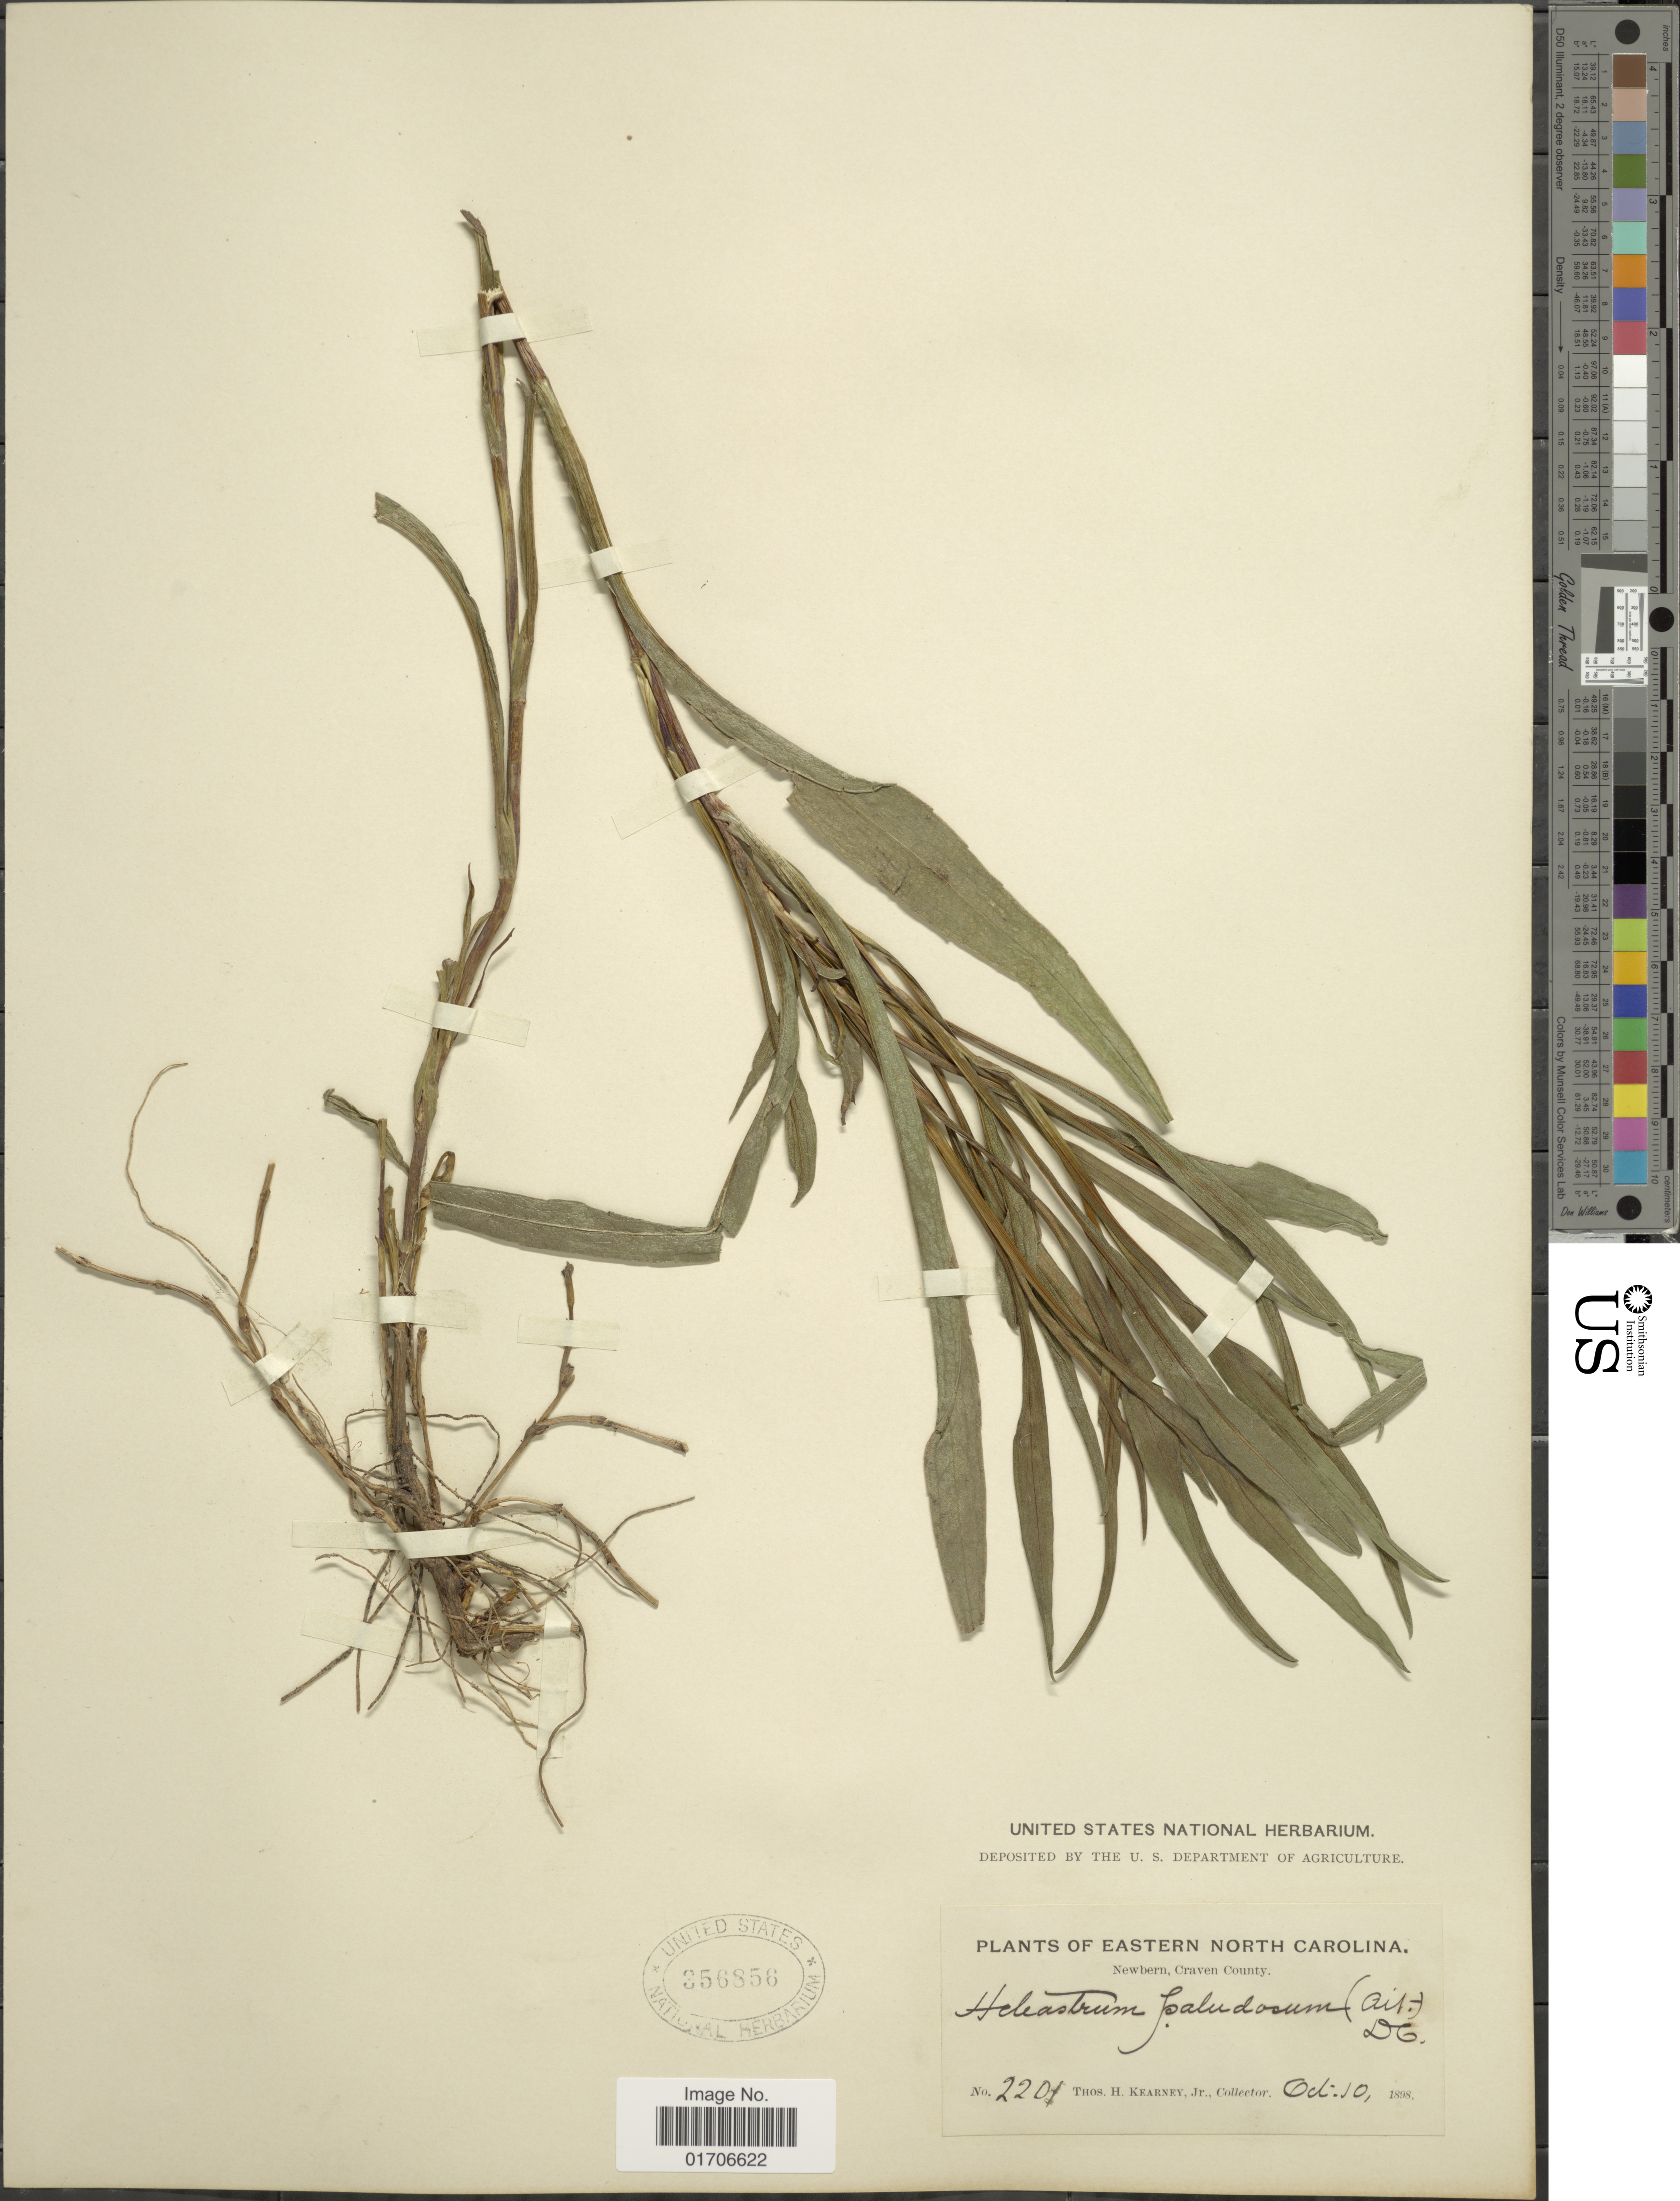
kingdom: Plantae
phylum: Tracheophyta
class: Magnoliopsida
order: Asterales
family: Asteraceae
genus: Eurybia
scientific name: Eurybia paludosa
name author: (Aiton) G.L. Nesom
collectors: T. H. Kearney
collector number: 2201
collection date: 1898-10-10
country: United States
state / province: North Carolina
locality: Eastern North Carolina. Newbern, Craven County.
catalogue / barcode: US 356856